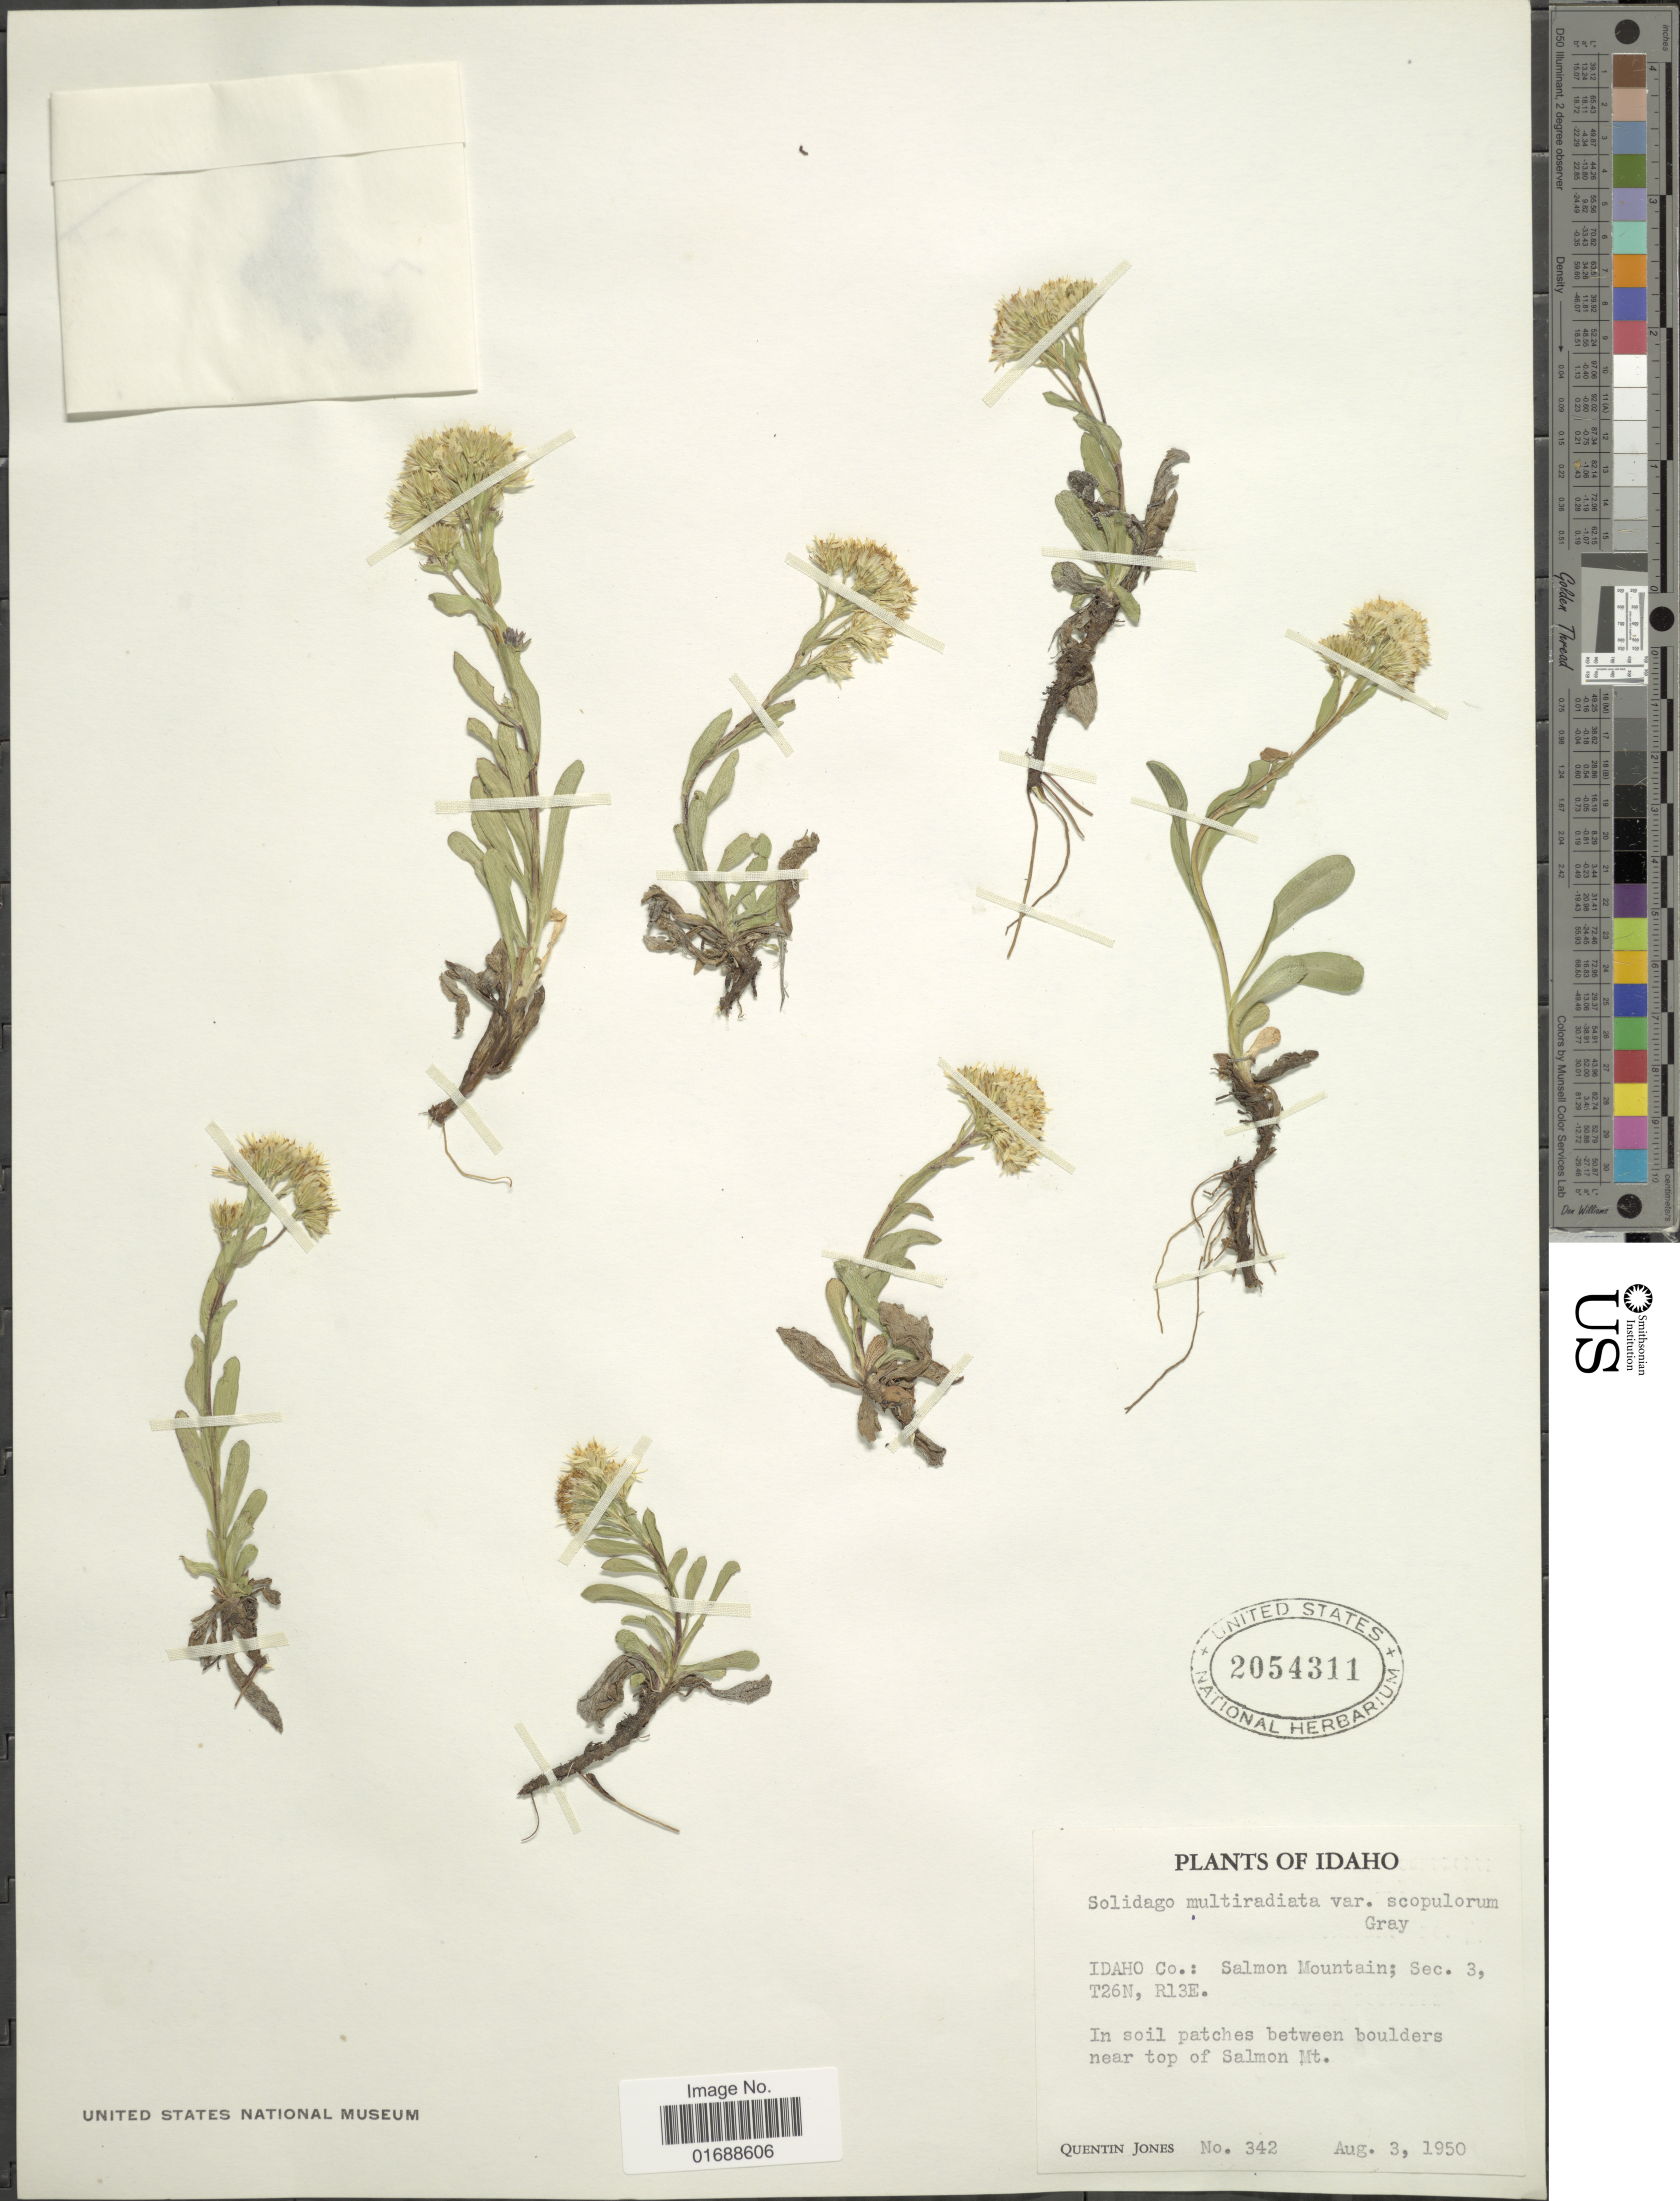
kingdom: Plantae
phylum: Tracheophyta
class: Magnoliopsida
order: Asterales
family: Asteraceae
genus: Solidago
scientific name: Solidago multiradiata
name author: Aiton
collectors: Q. Jones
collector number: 342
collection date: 1950-08-03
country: United States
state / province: Idaho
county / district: Idaho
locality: Salmon Mountain; Sec. 3, T26N, R13E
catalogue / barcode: US 20564311